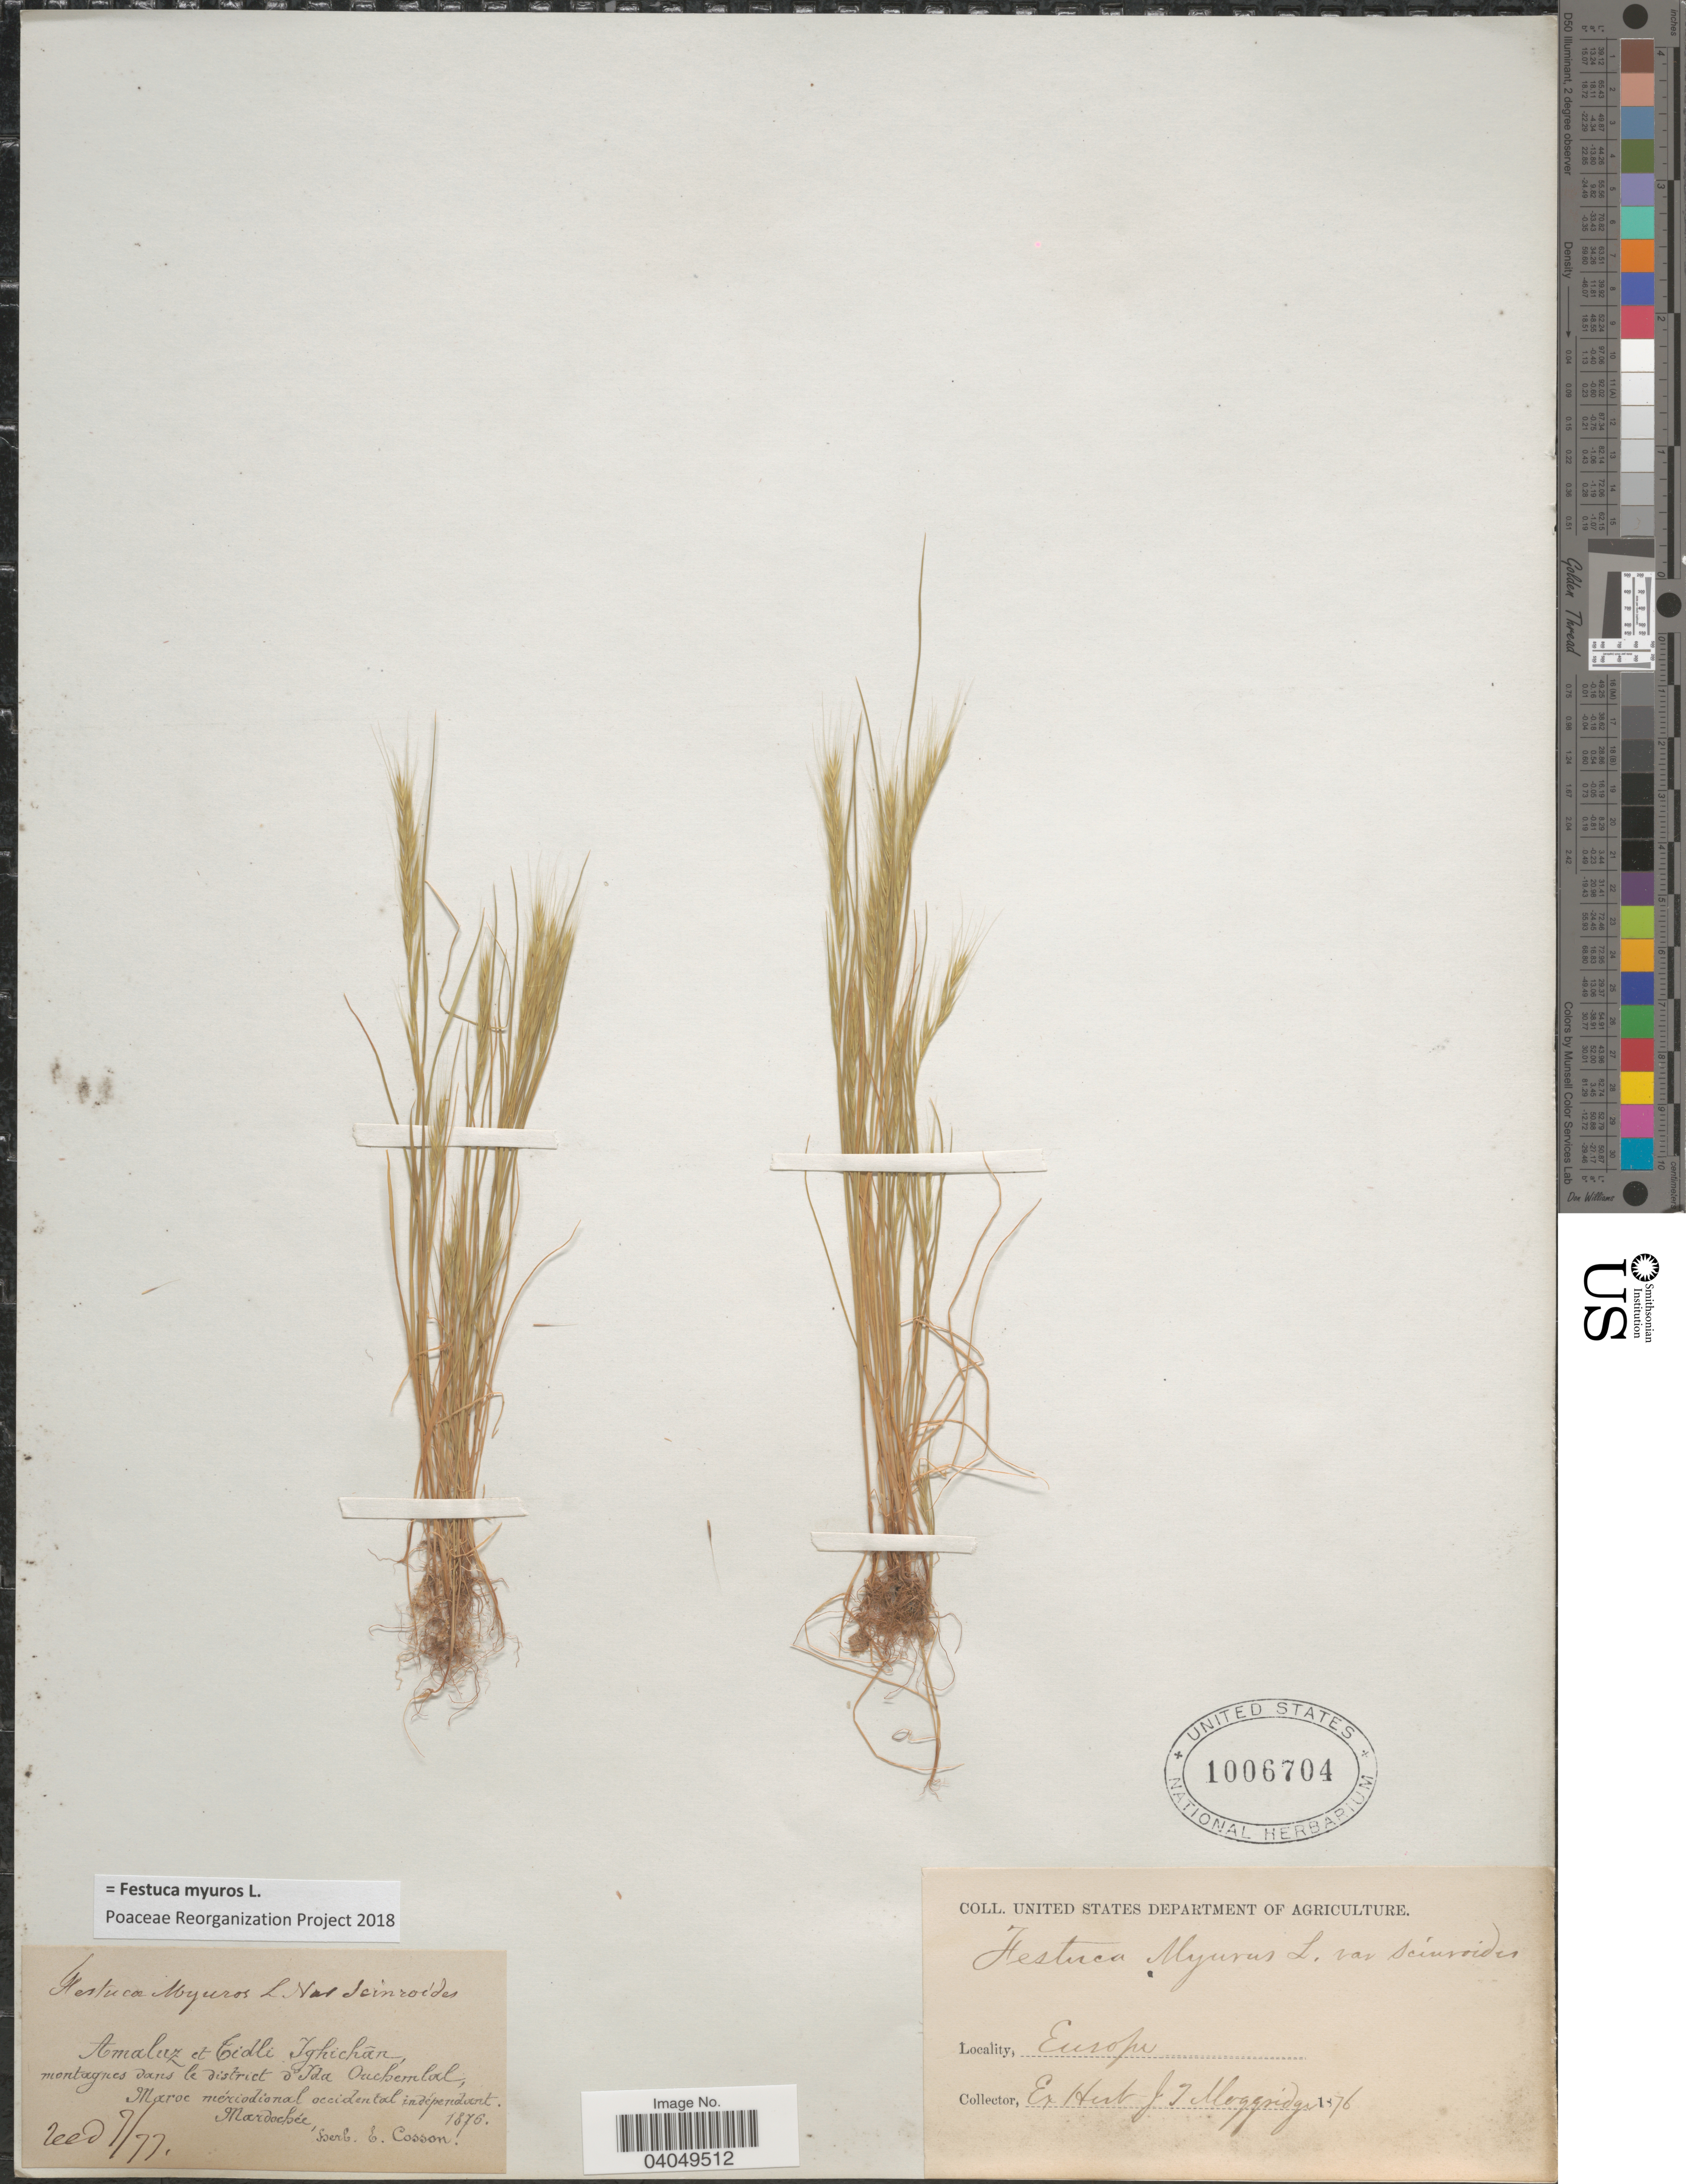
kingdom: Plantae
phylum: Tracheophyta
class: Liliopsida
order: Poales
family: Poaceae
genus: Festuca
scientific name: Festuca myuros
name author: L.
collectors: ex herb. E. Cosson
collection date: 1876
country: Morocco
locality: Amaluz et Tidli Ighichân, montagnes dans le district d'Ida Ouchemlal. Maroc mériodional occidental indépendant. Mardochée.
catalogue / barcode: US 1006704